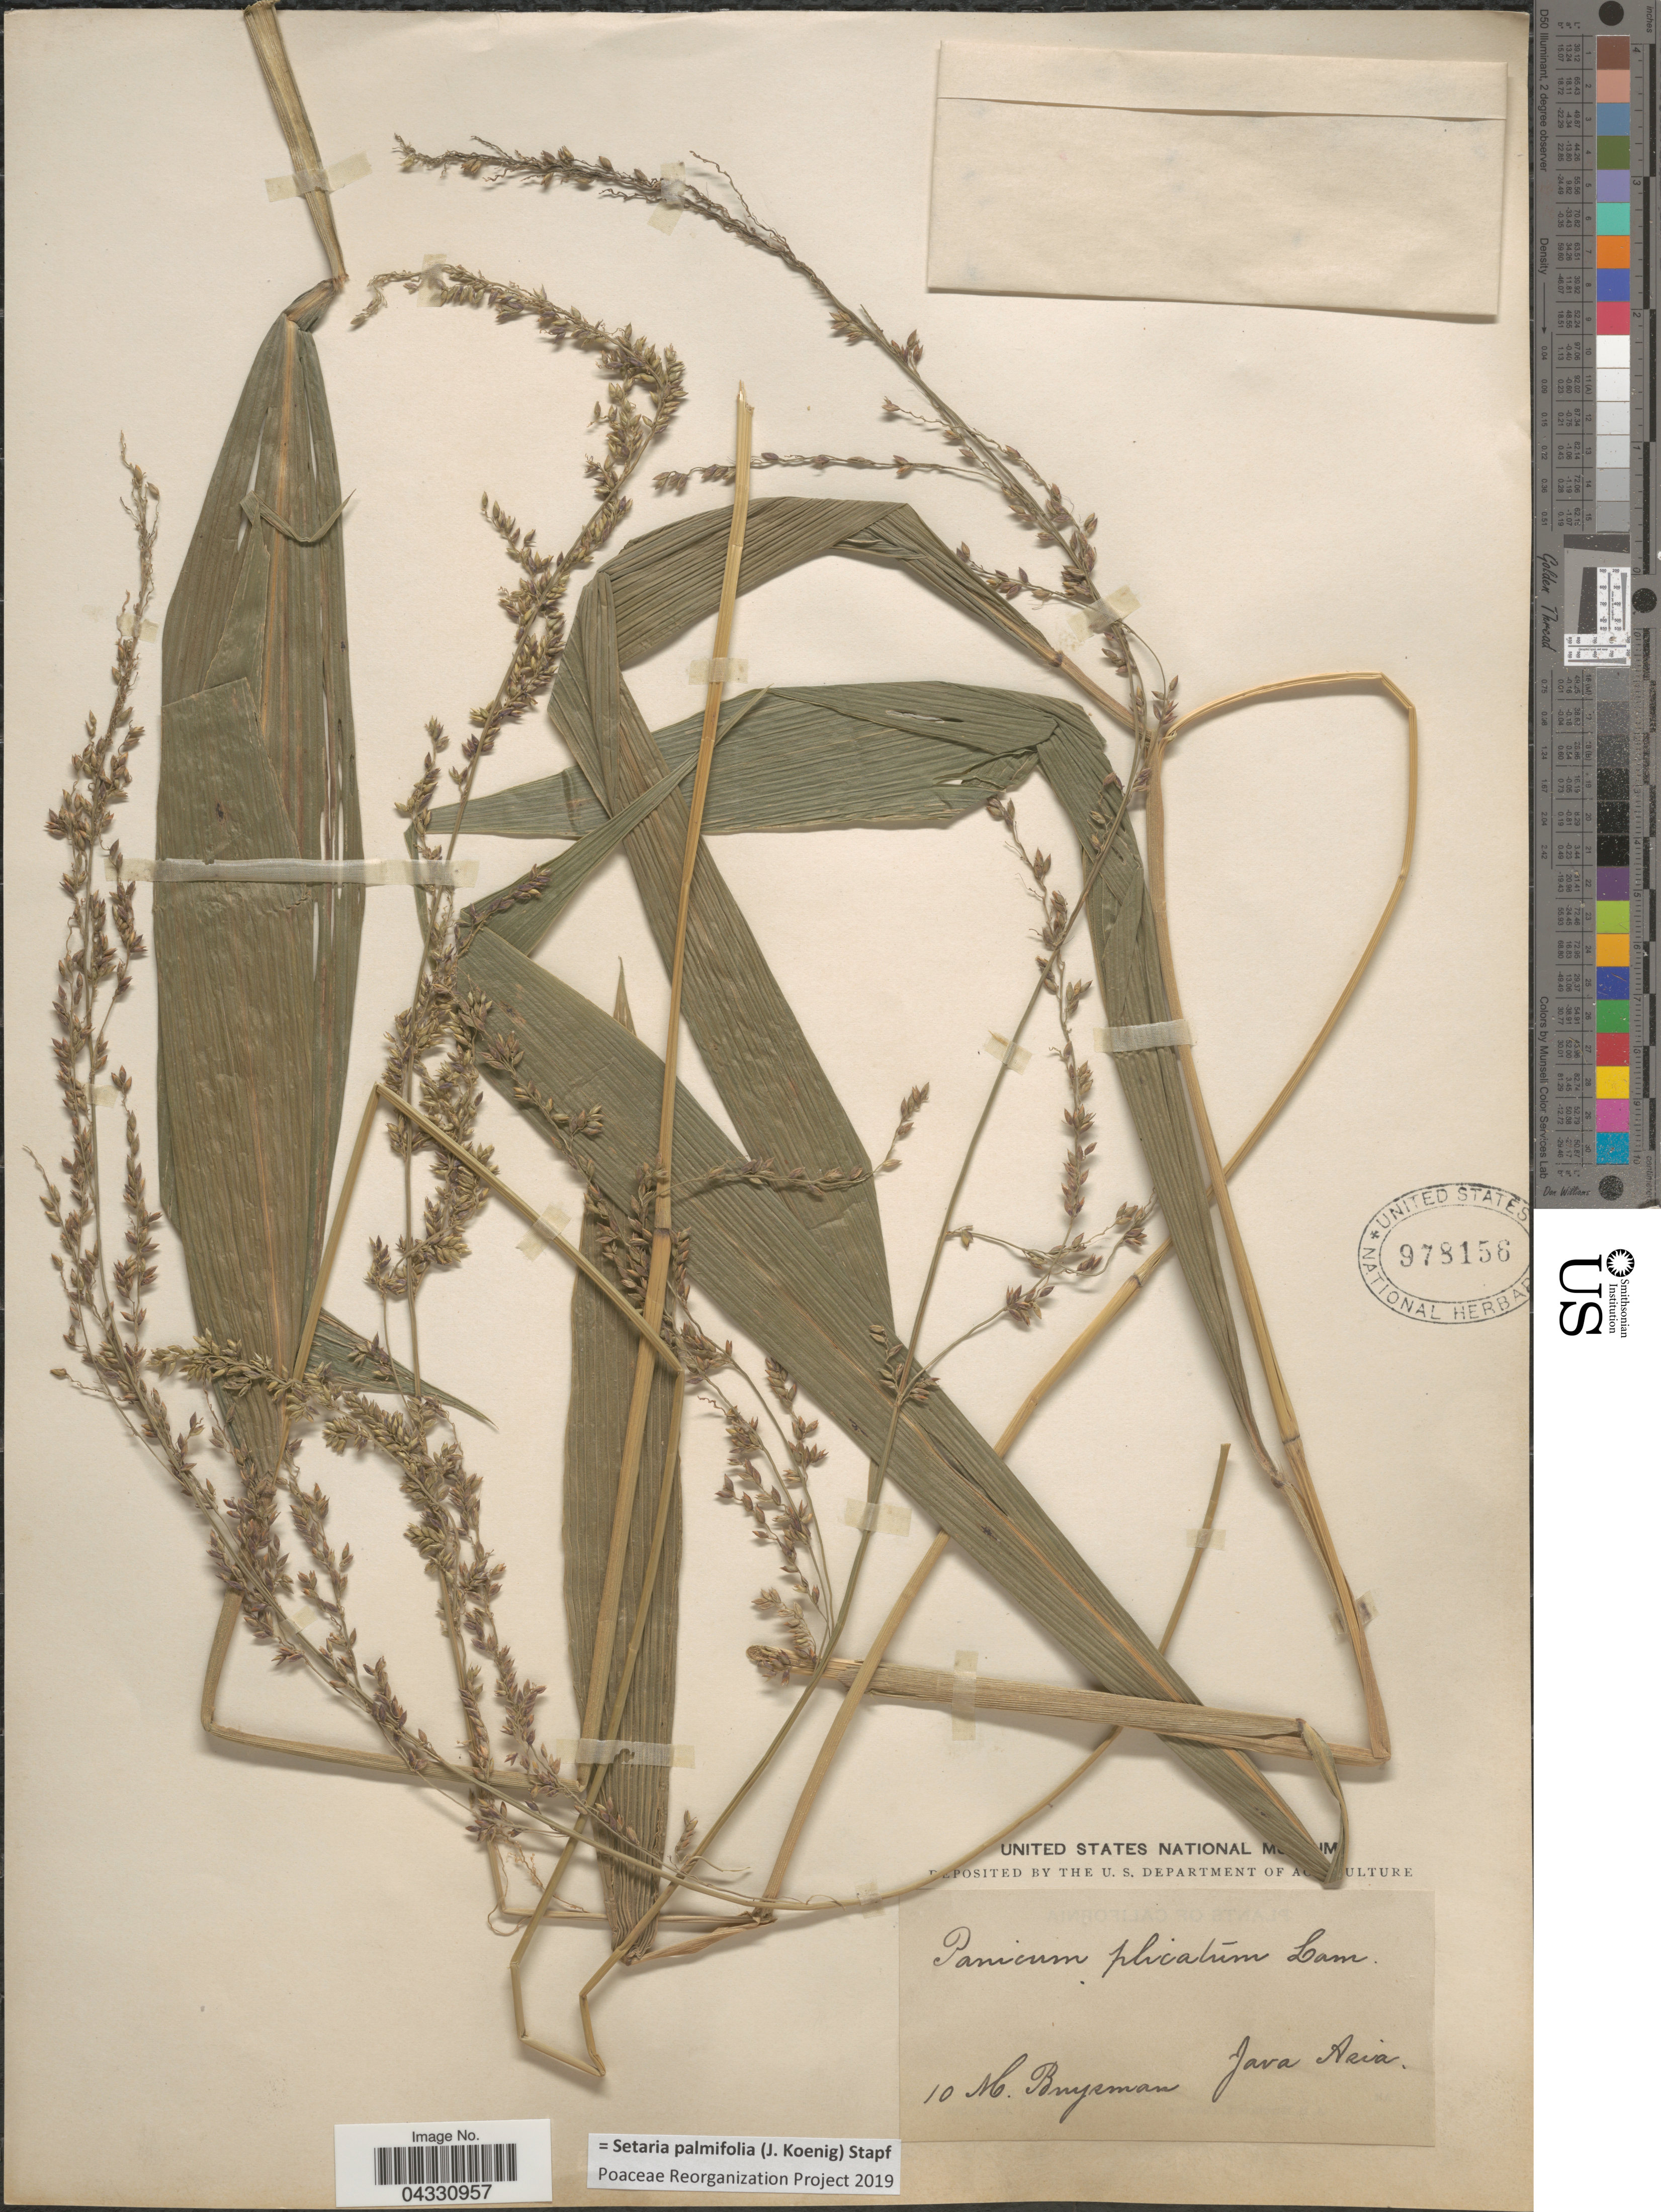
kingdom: Plantae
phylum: Tracheophyta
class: Liliopsida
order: Poales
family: Poaceae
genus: Setaria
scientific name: Setaria palmifolia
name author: (J. Koenig) Stapf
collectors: M. Buysman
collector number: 10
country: Indonesia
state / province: Java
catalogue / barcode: US 978156